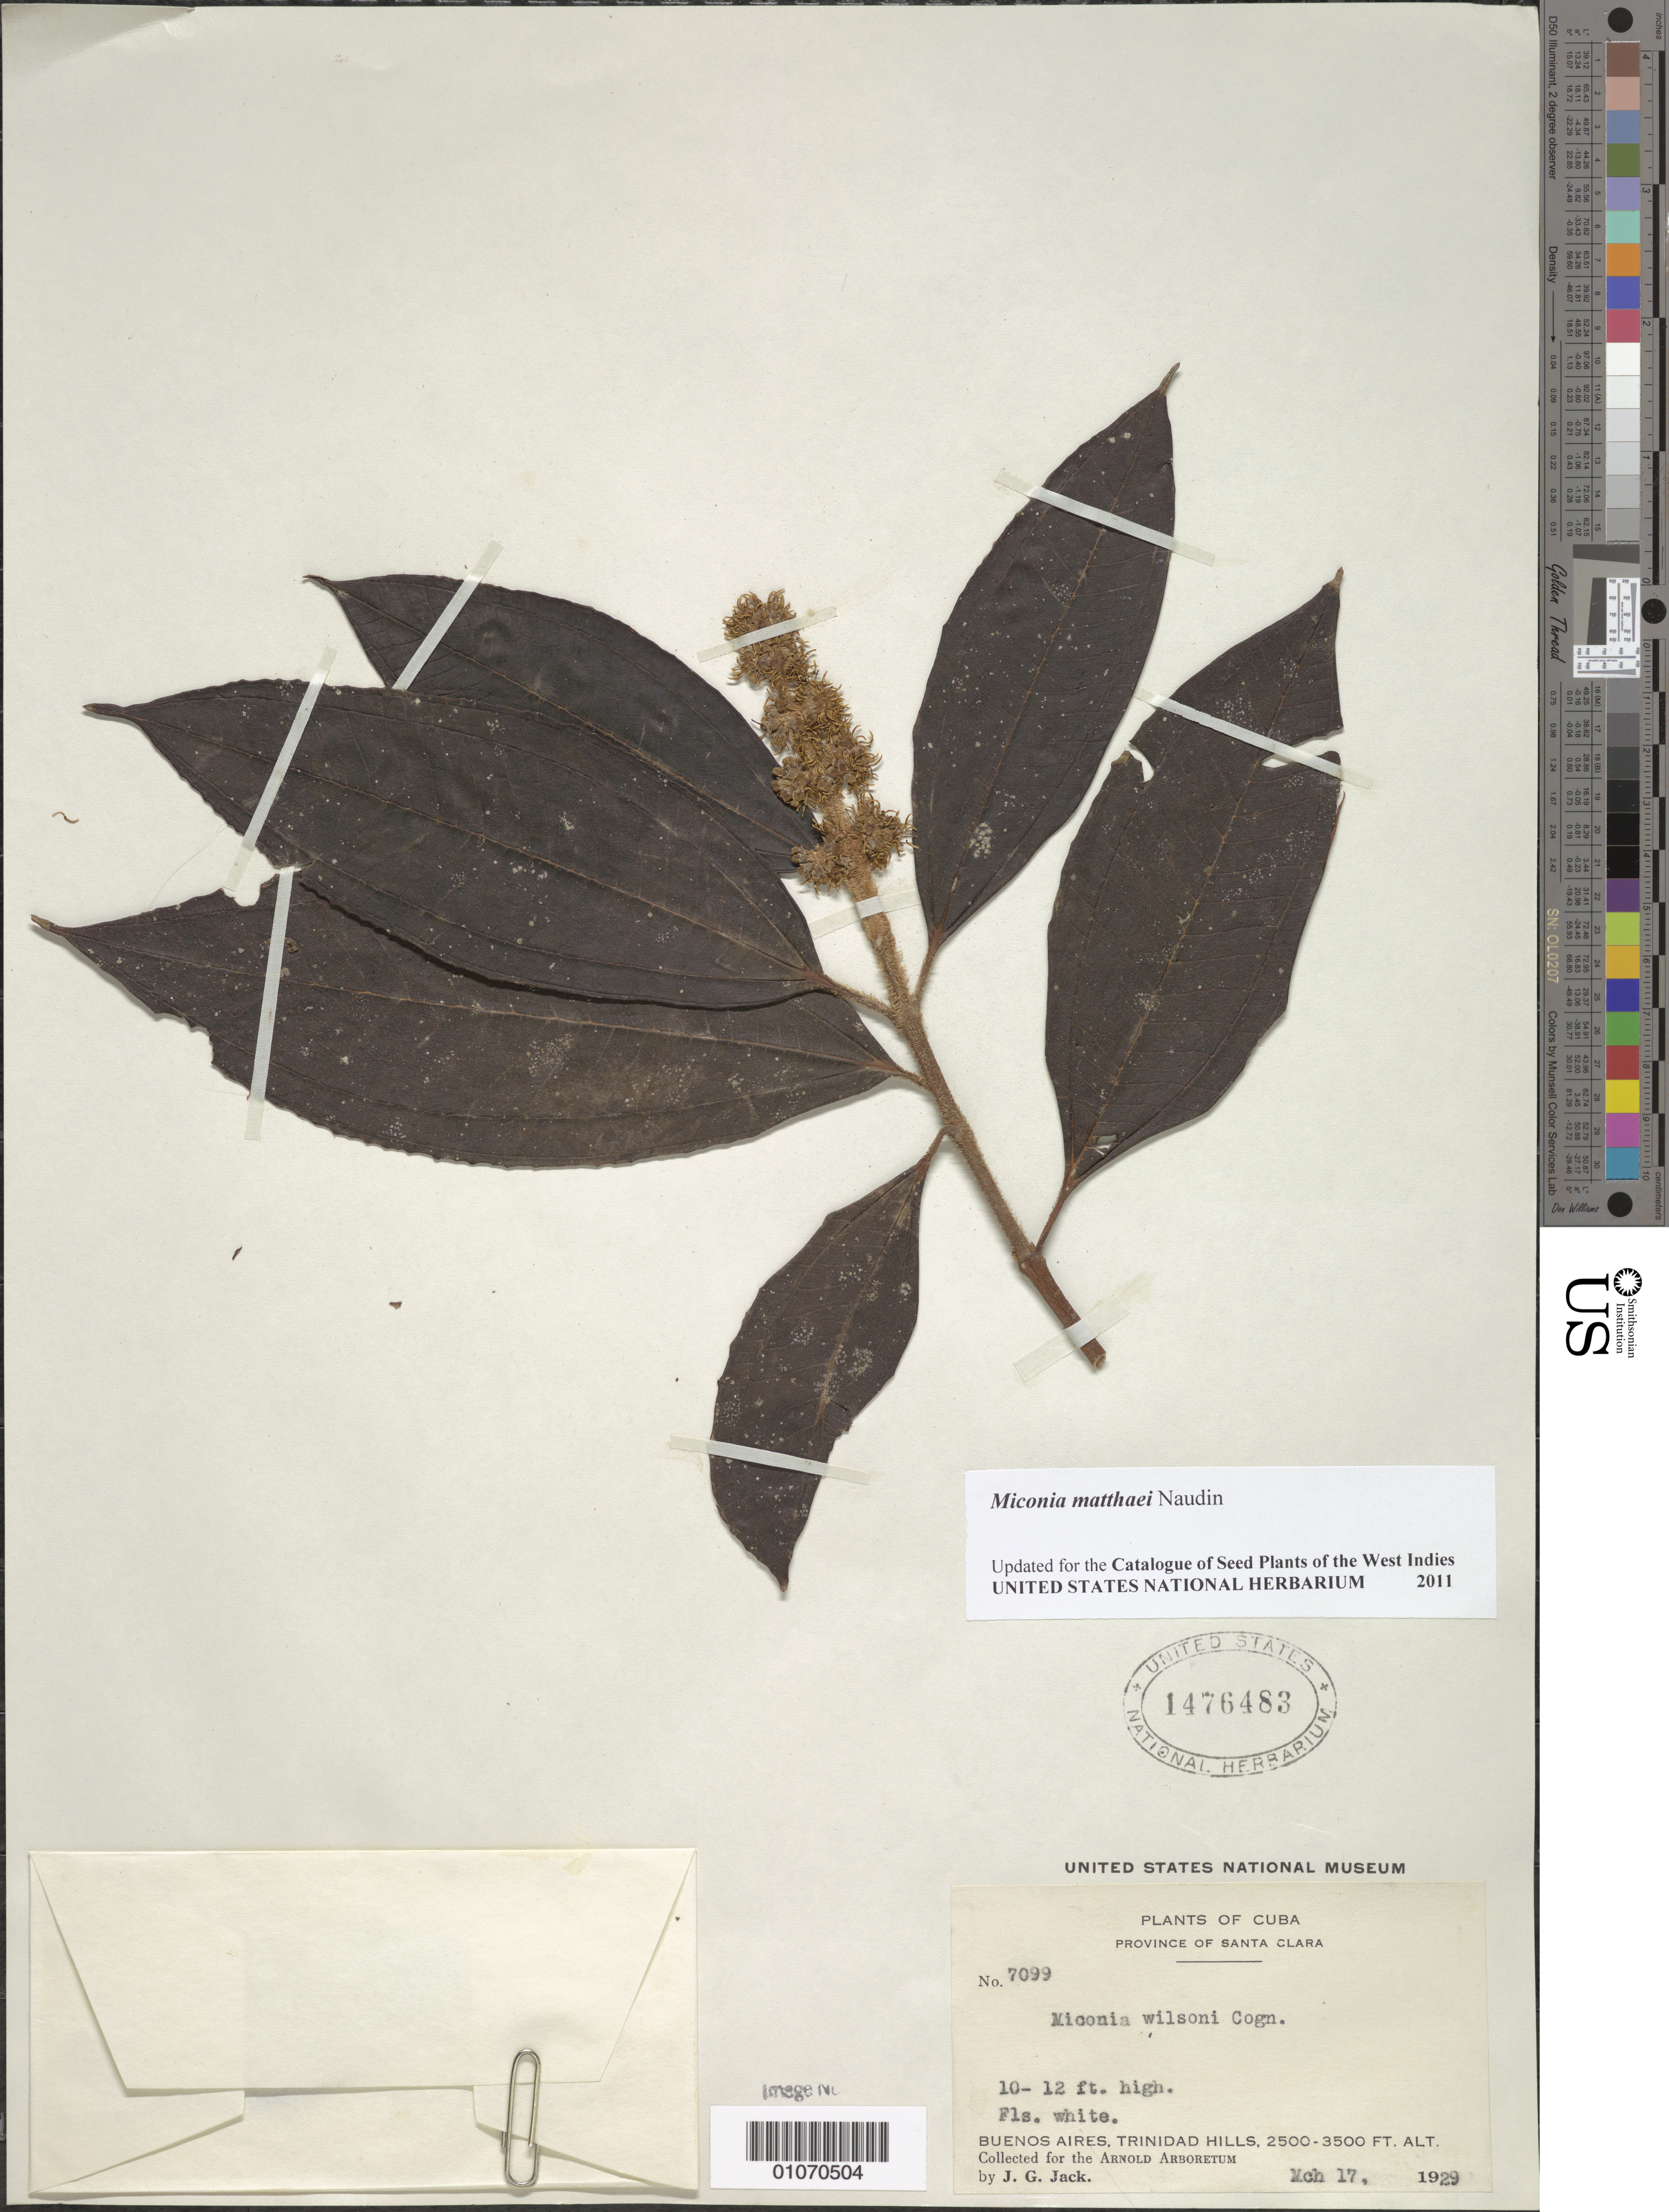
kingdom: Plantae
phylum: Tracheophyta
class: Magnoliopsida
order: Myrtales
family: Melastomataceae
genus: Miconia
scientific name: Miconia matthaei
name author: Naudin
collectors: J. G. Jack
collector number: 7099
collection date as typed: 17 Mar 1929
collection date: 1929-03-17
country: Cuba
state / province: Santa Clara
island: Cuba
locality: Buenos Aires, Trinidad Hills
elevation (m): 762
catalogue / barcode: US 1476483